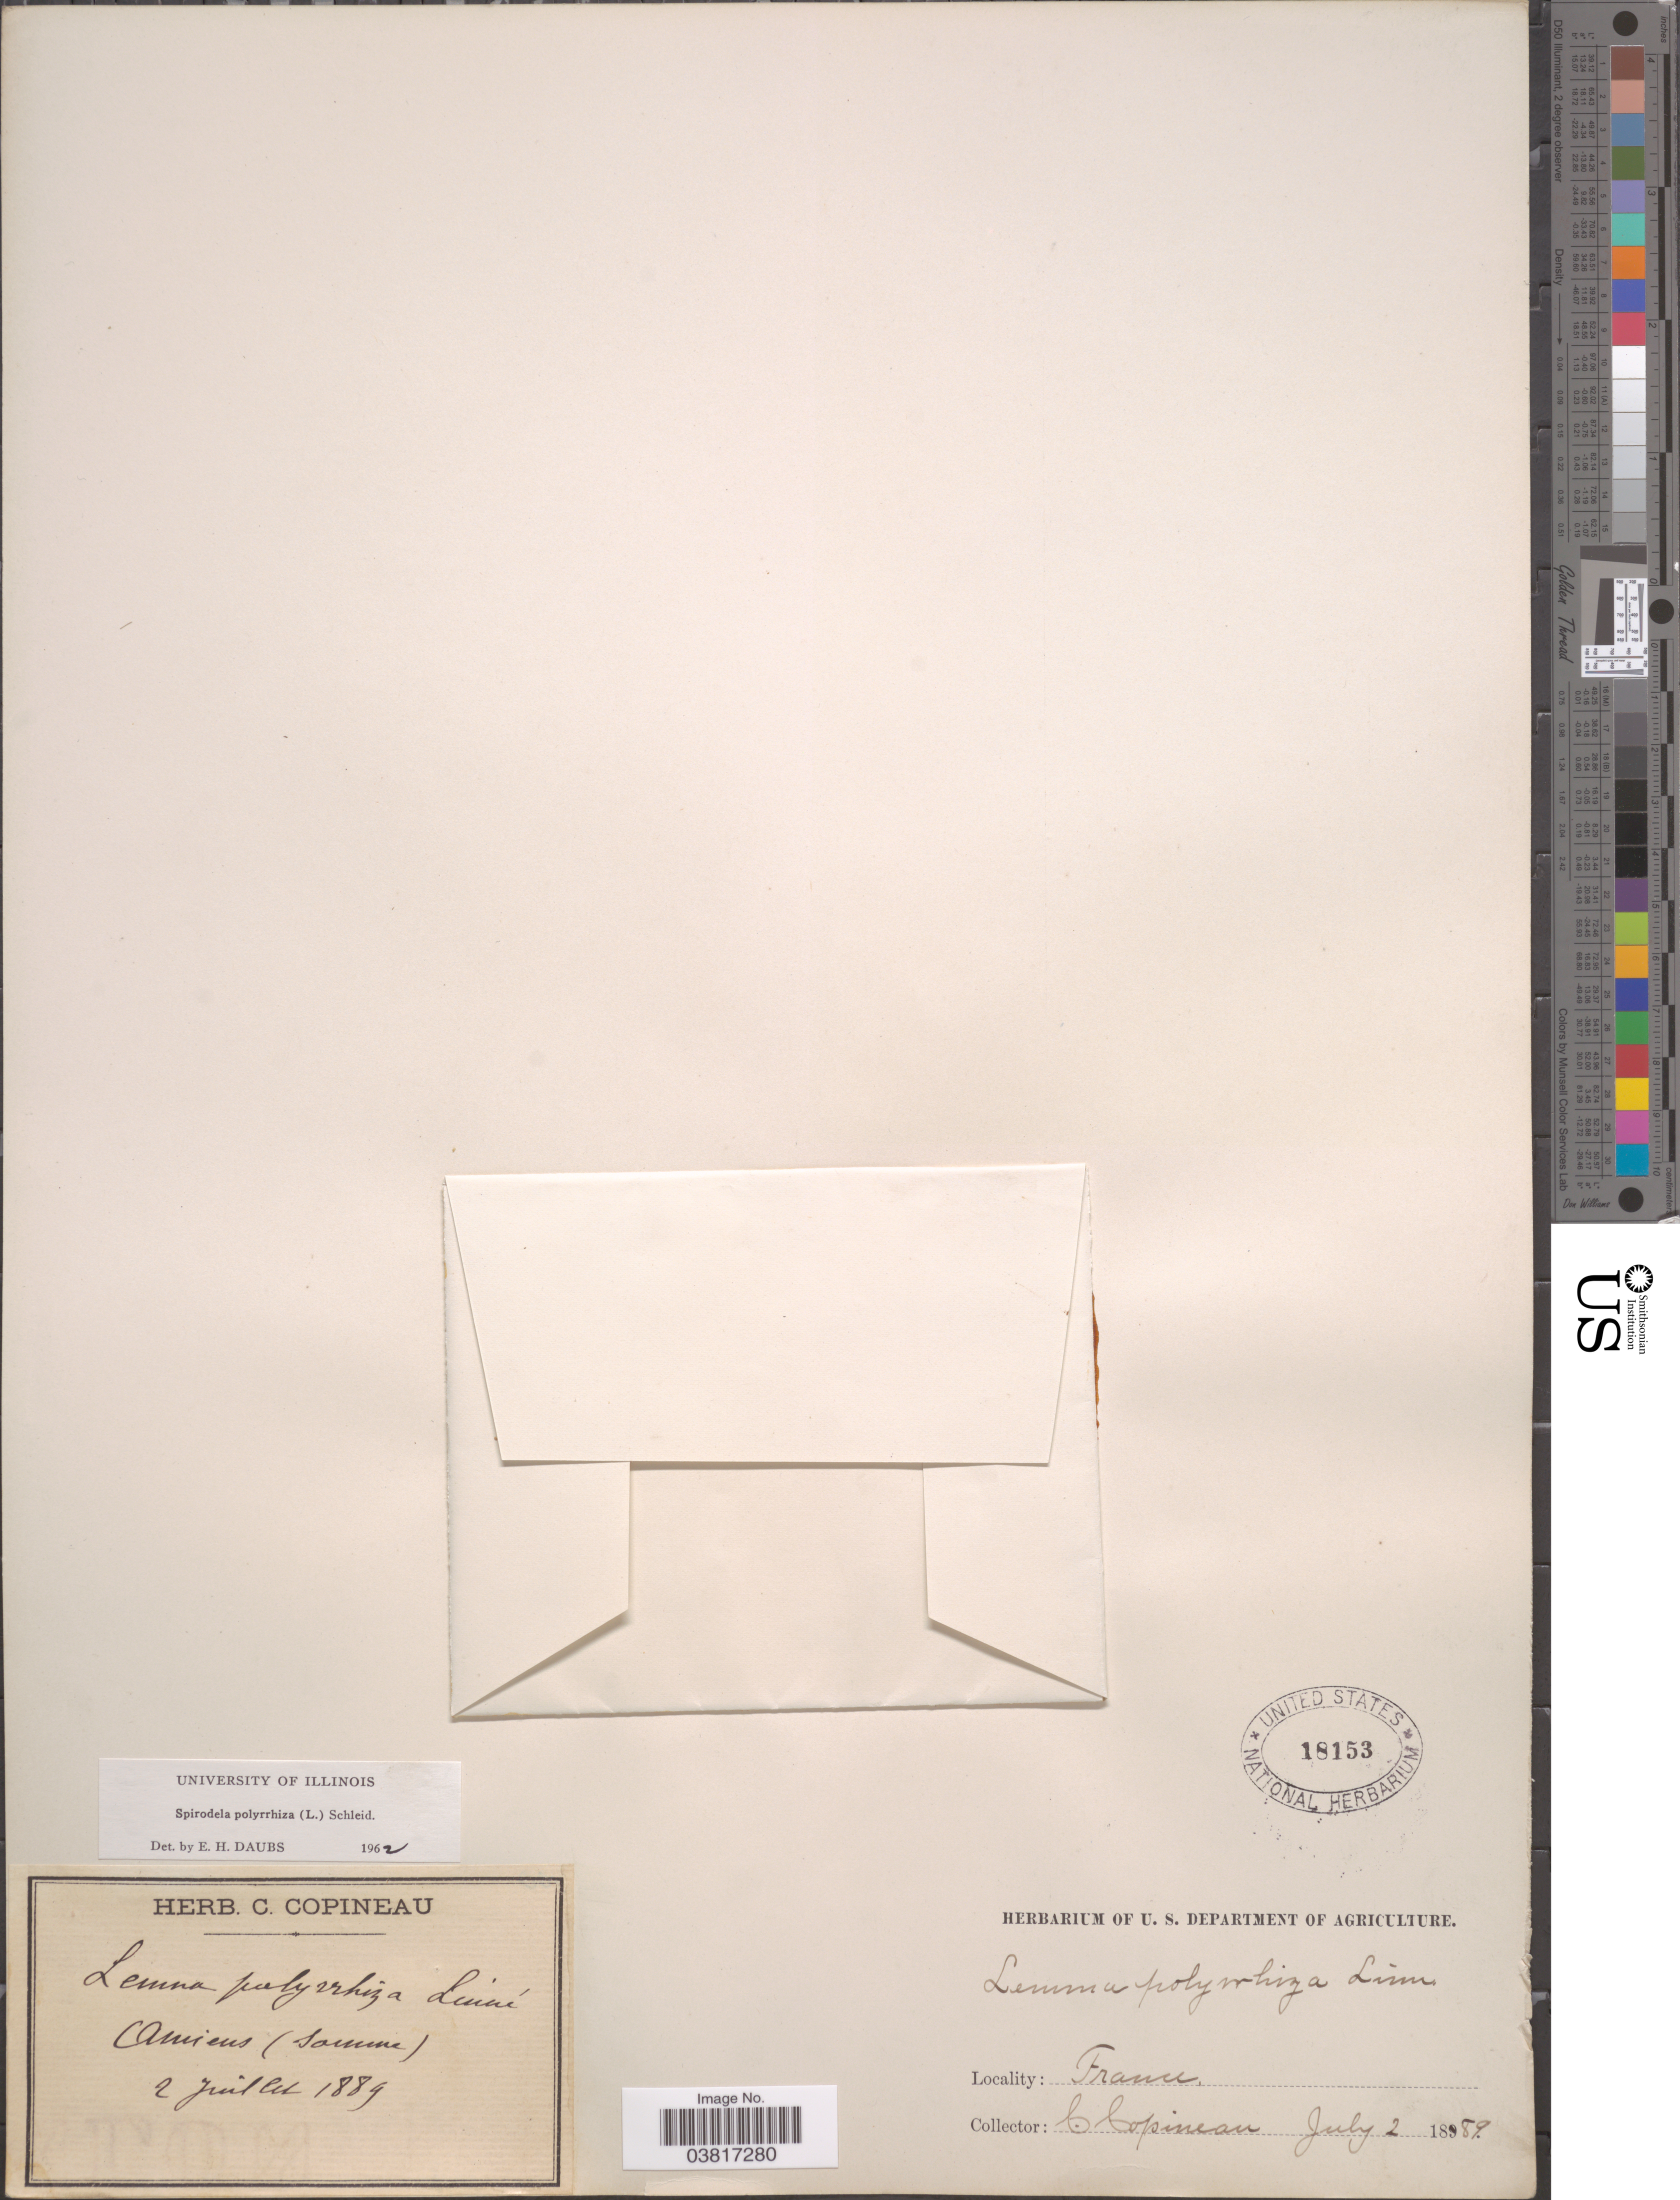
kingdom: Plantae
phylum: Tracheophyta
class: Liliopsida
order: Alismatales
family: Araceae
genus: Spirodela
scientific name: Spirodela polyrrhiza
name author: (L.) Schleid.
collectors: C. Copineau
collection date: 1889-07-02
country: France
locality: Amiens (Somme).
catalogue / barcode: US 18153